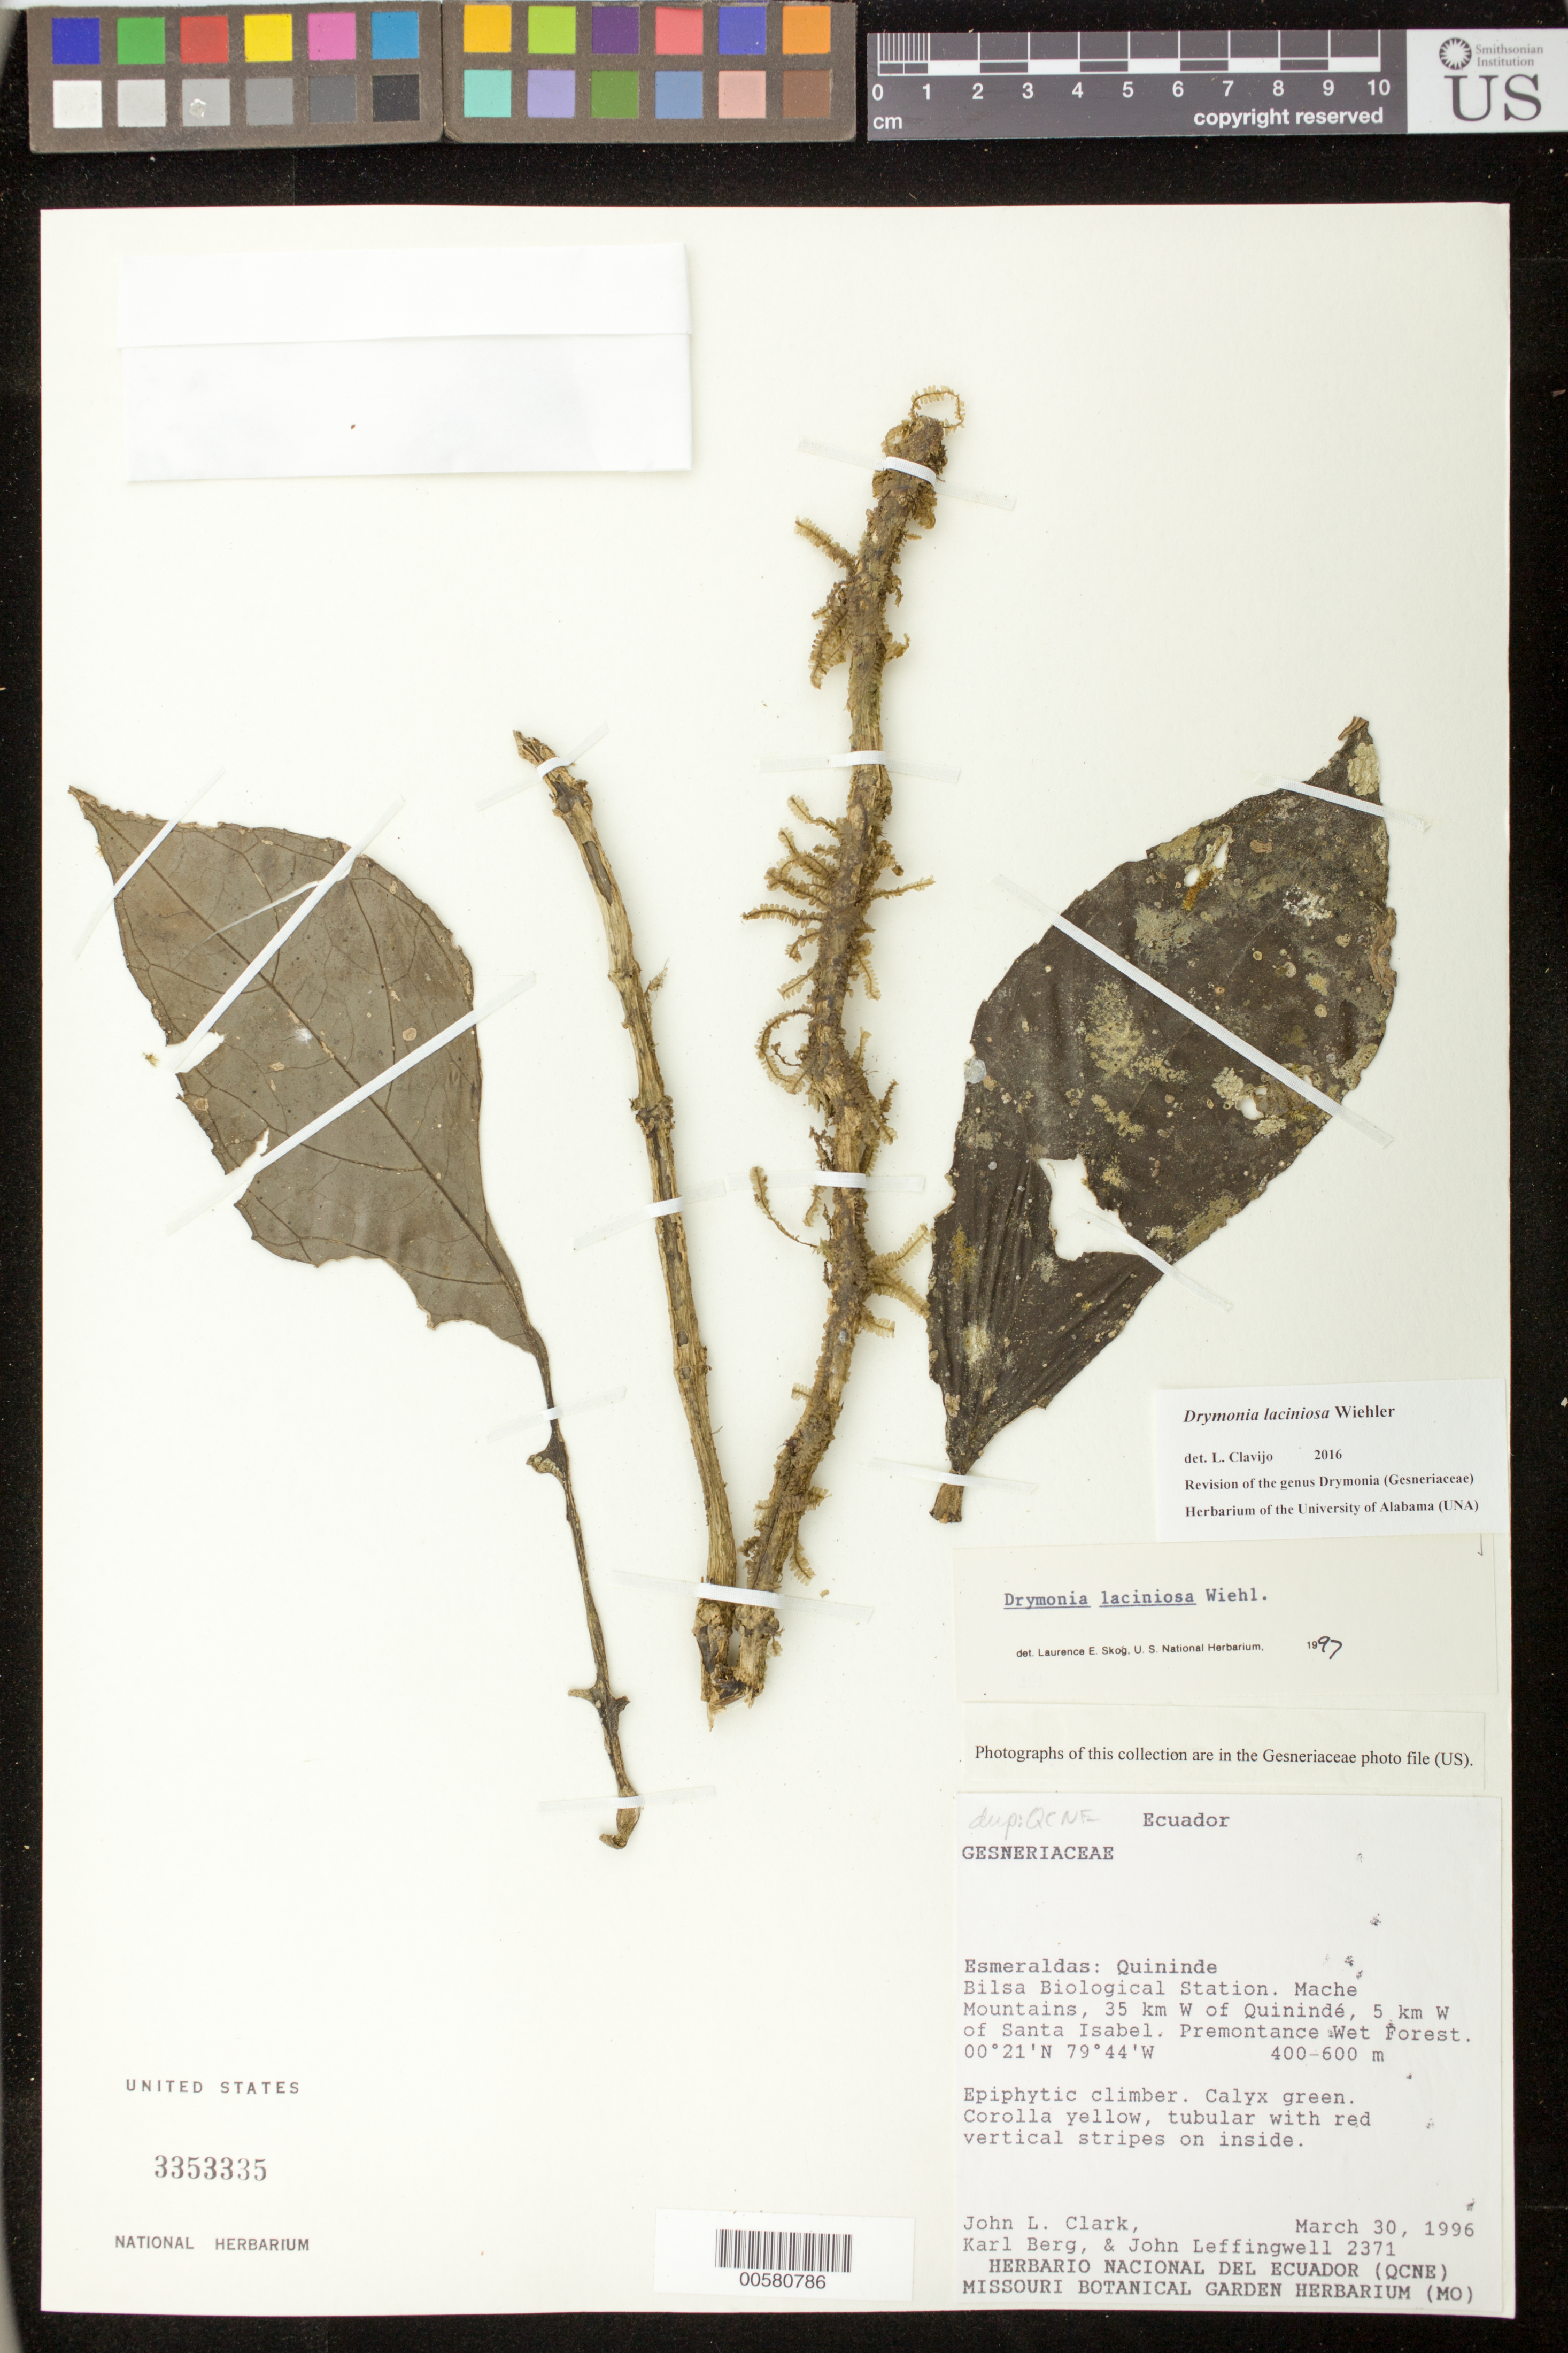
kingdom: Plantae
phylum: Tracheophyta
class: Magnoliopsida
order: Lamiales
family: Gesneriaceae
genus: Drymonia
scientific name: Drymonia laciniosa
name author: Wiehler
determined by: Skog, Laurence E.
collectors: J. L. Clark, K. Berg & J. Leffingwell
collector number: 2371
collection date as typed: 30 Mar 1996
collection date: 1996-03-30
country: Ecuador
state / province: Esmeraldas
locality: Quininde, Bilsa Biological Station, Mache Mountains, 35 km W of Quinindé, 5 km W of Santa Isabel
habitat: Premontane wet forest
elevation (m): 400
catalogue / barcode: US 3353335